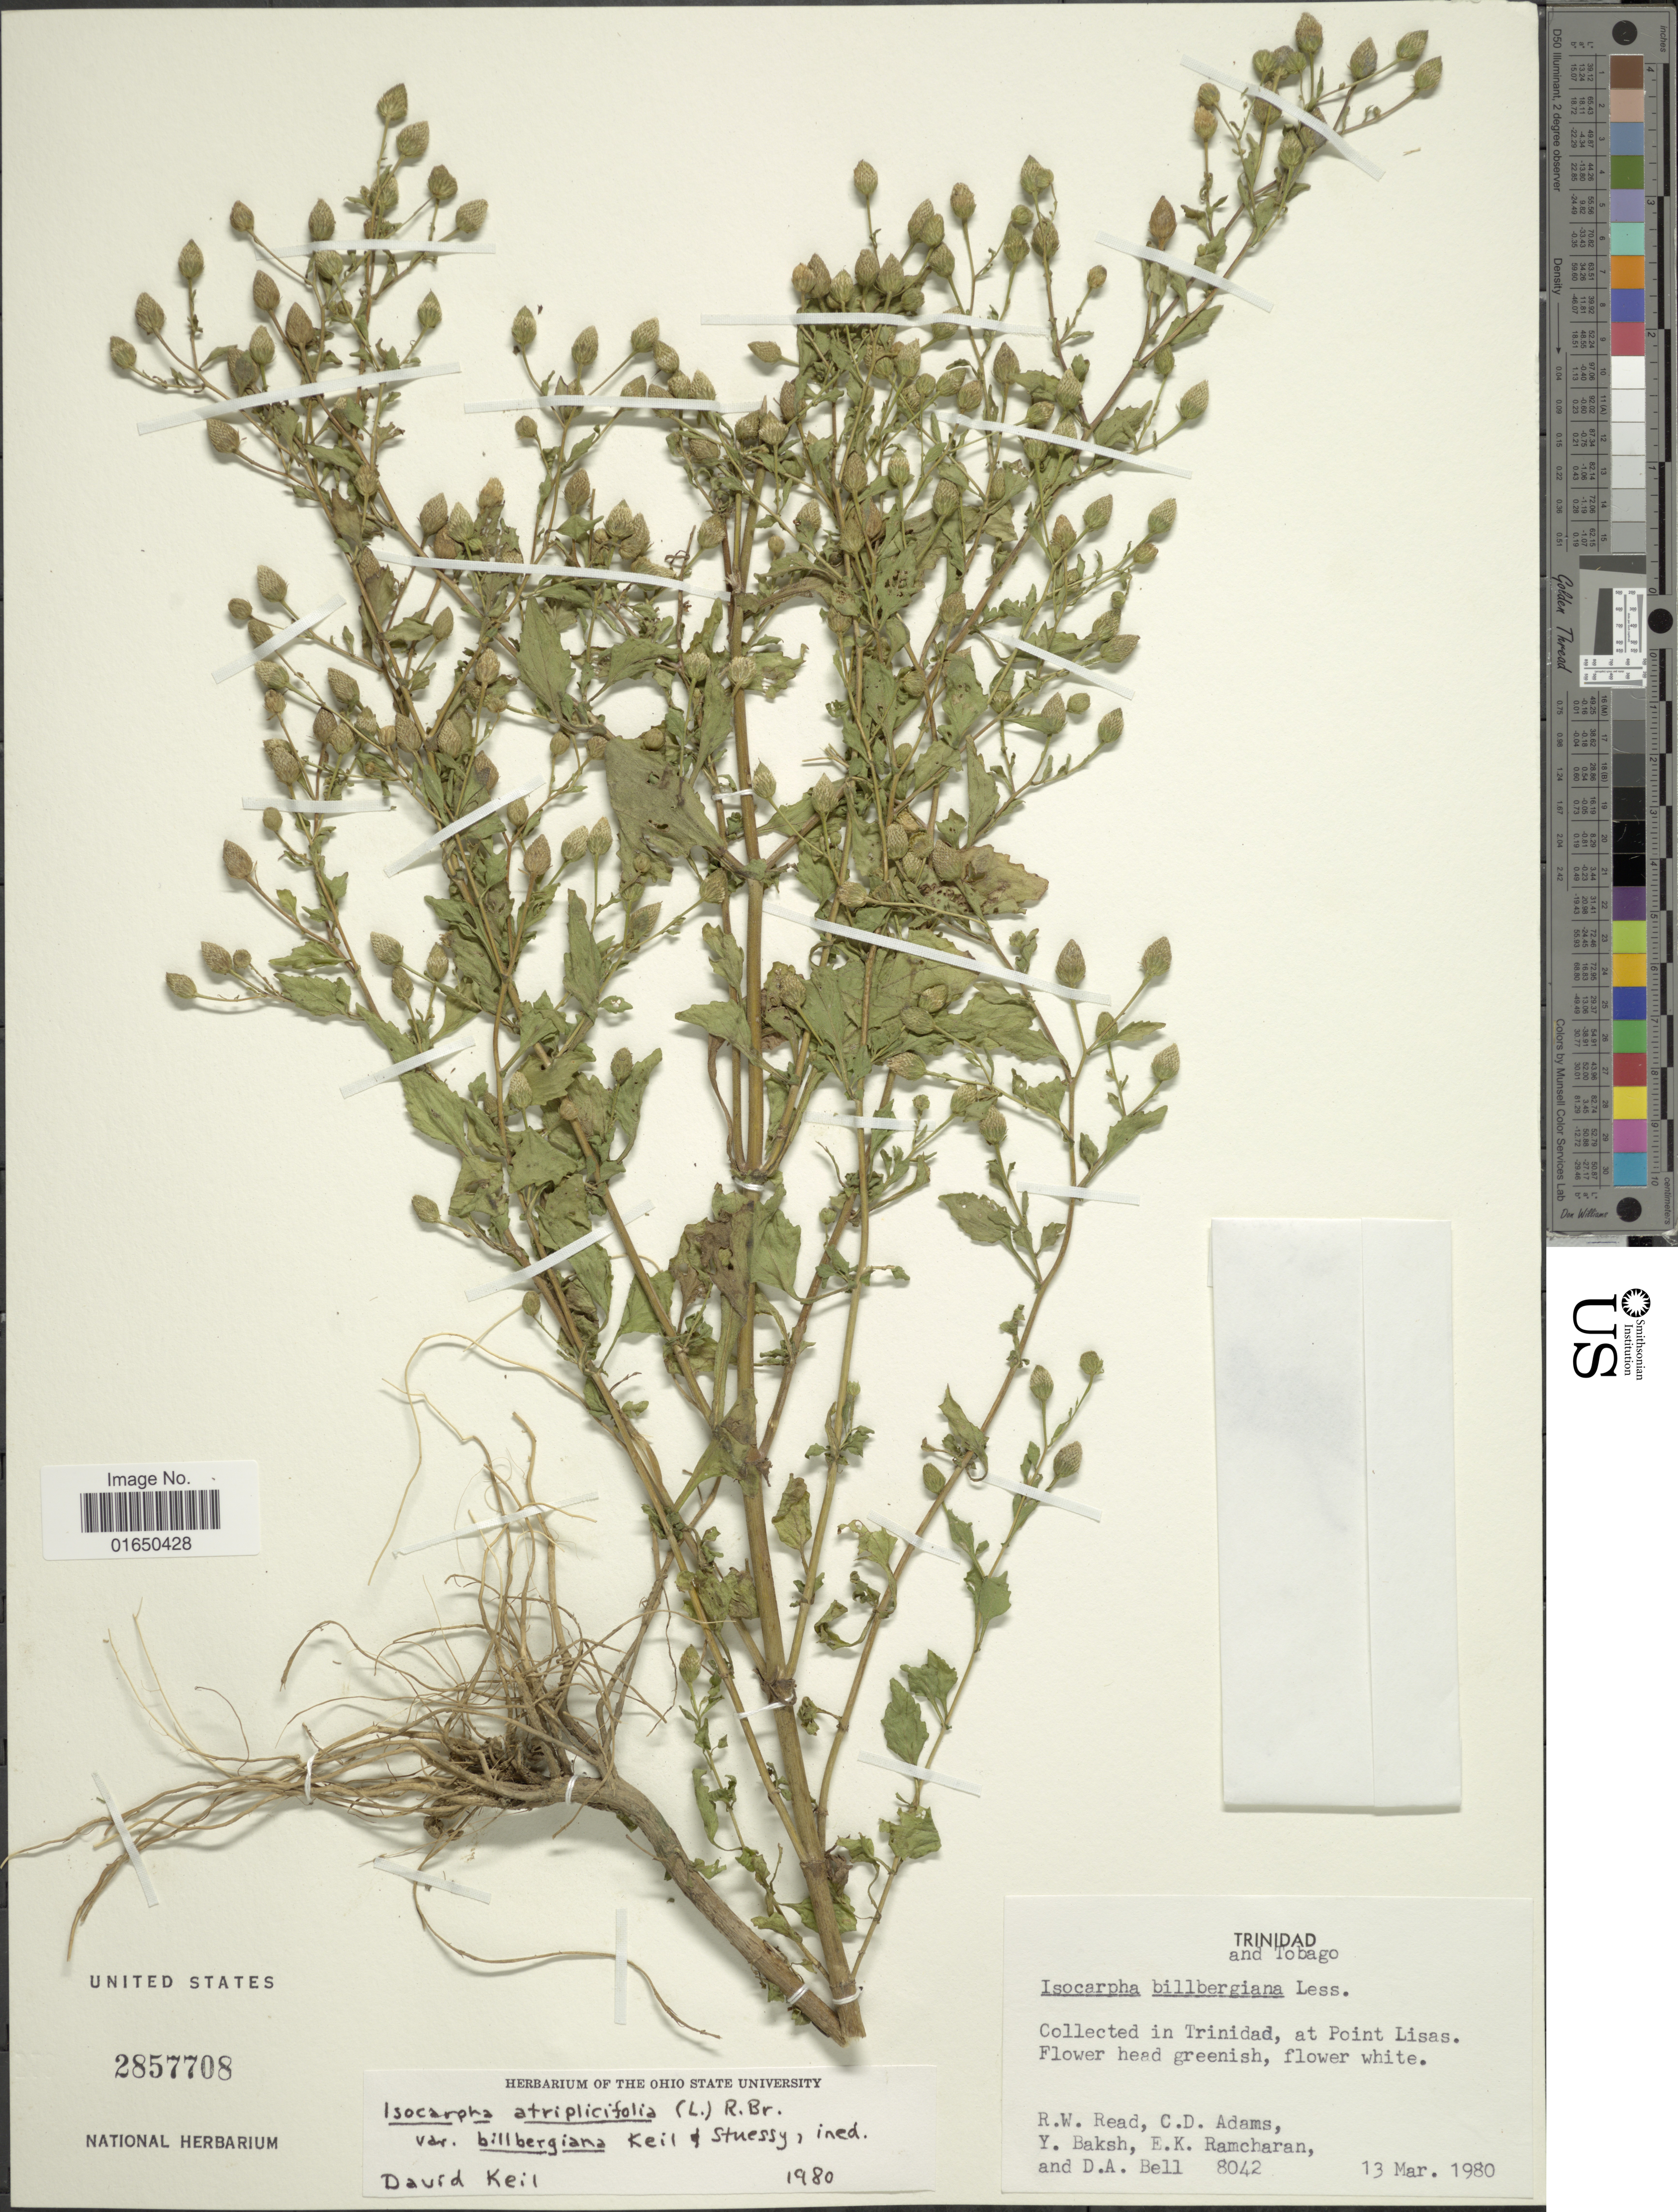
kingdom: Plantae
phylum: Tracheophyta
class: Magnoliopsida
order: Asterales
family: Asteraceae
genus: Isocarpha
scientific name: Isocarpha bilbergiana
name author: Less. in Schltdl. & Cham.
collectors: R. W. Read, C. D. Adams, Y. Baksh-Comeau, E. Ramcharan & D. A. Bell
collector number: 8042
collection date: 1980-03-13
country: Trinidad and Tobago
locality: Collected in Trinidad, at Point Lisas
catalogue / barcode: US 2857708